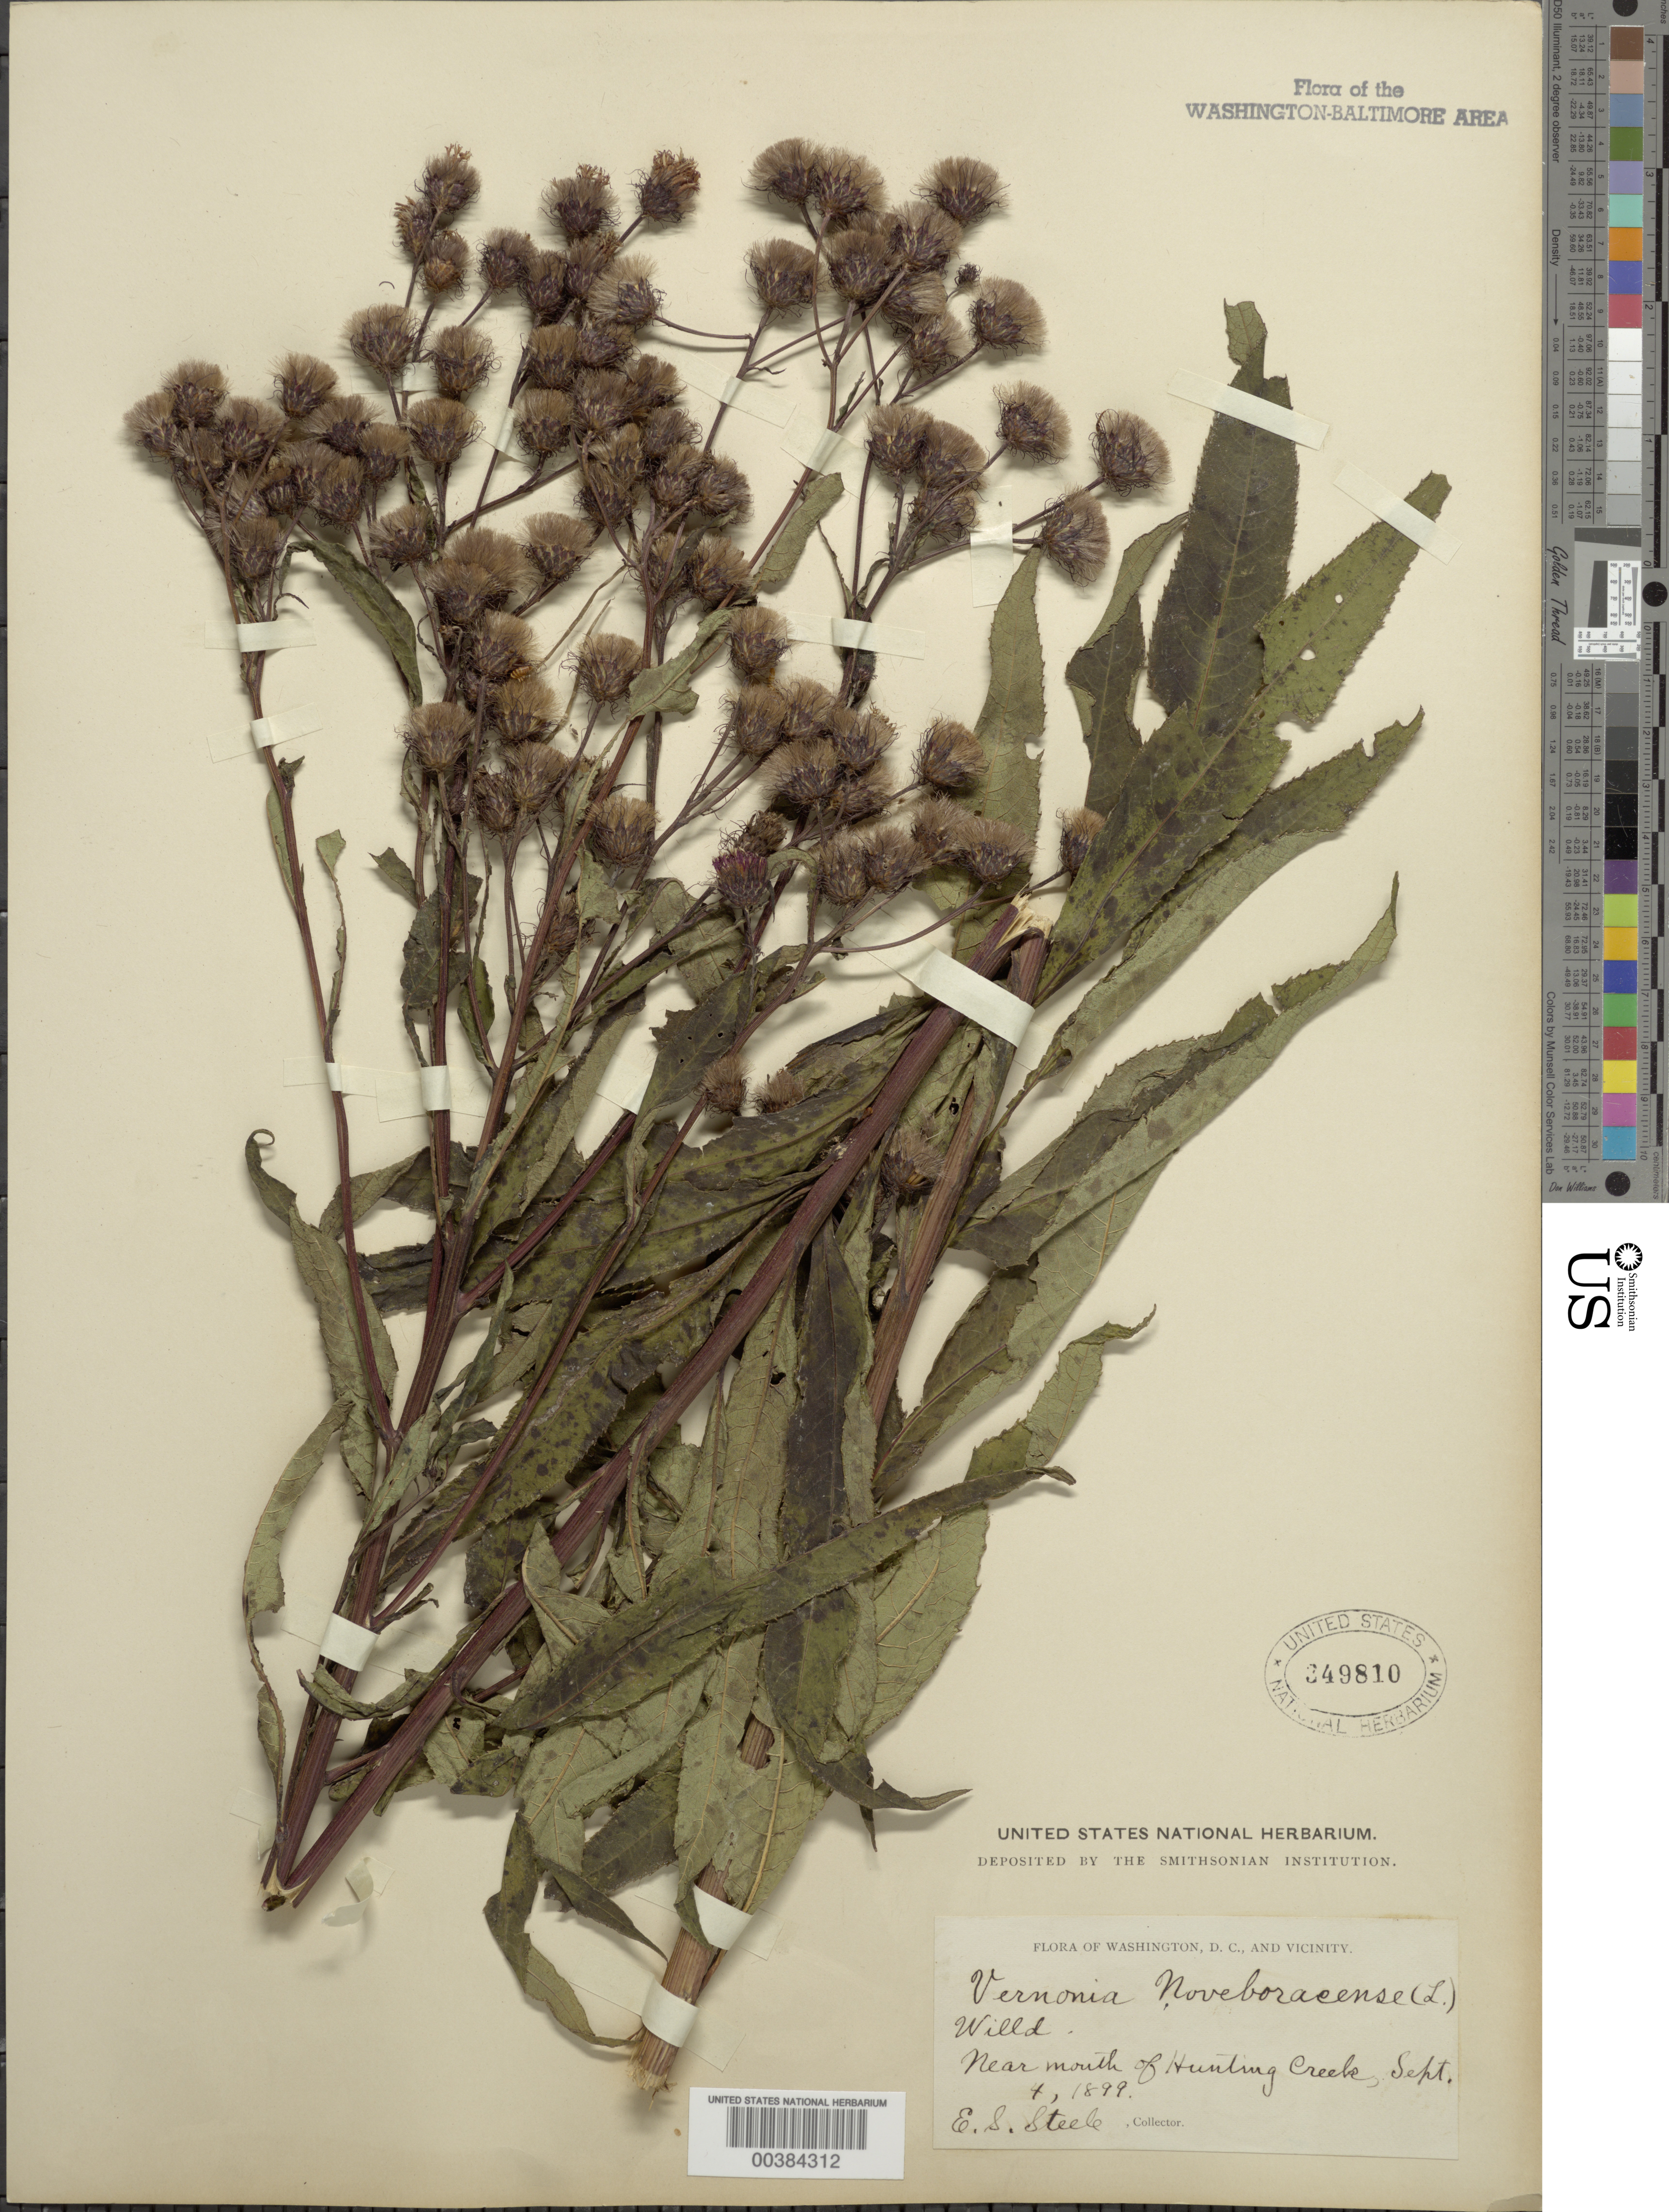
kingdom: Plantae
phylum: Tracheophyta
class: Magnoliopsida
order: Asterales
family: Asteraceae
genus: Vernonia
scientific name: Vernonia noveboracensis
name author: (L.) Michx.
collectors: E. Steele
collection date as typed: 04 Sep 1899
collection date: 1899-09-04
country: United States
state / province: Virginia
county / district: Fairfax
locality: Mouth of Hunting Creek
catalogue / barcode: US 349810